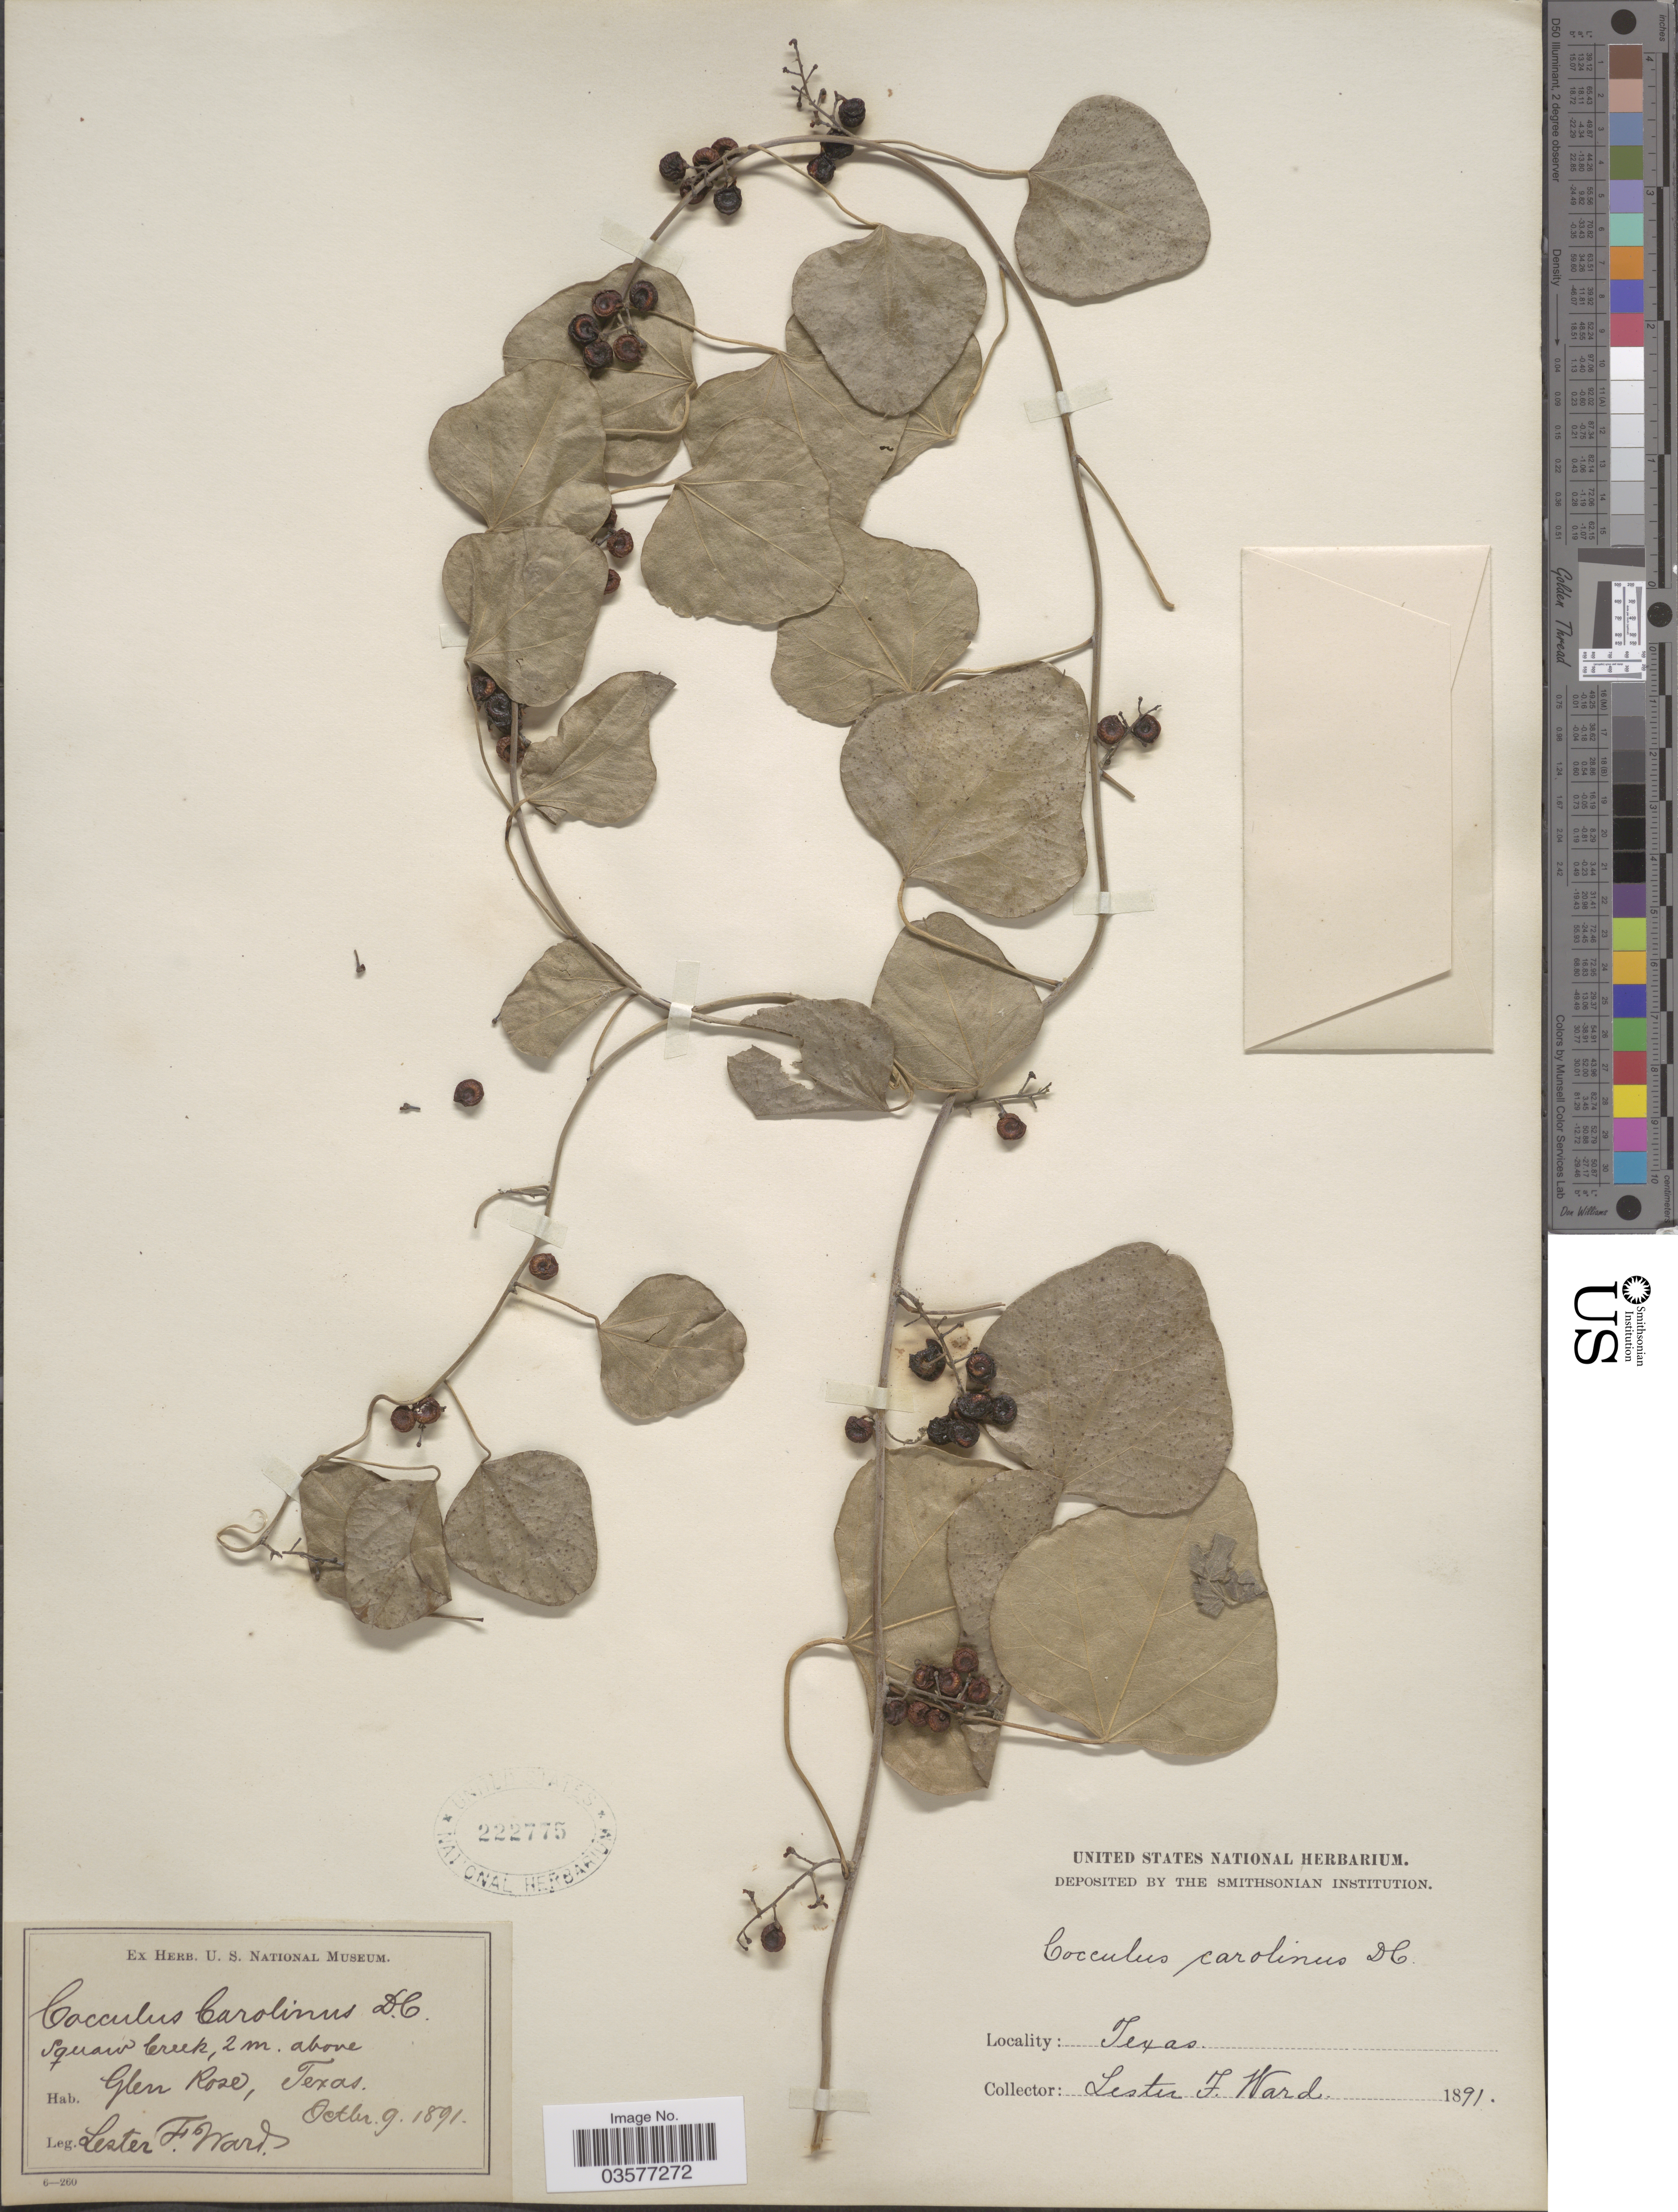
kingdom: Plantae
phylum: Tracheophyta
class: Magnoliopsida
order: Ranunculales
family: Menispermaceae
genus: Cocculus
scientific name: Cocculus carolinus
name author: (L.) DC.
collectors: L. F. Ward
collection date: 1891-10-09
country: United States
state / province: Texas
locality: Squaw Creek, 2 m. above Glen Rose.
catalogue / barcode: US 222775